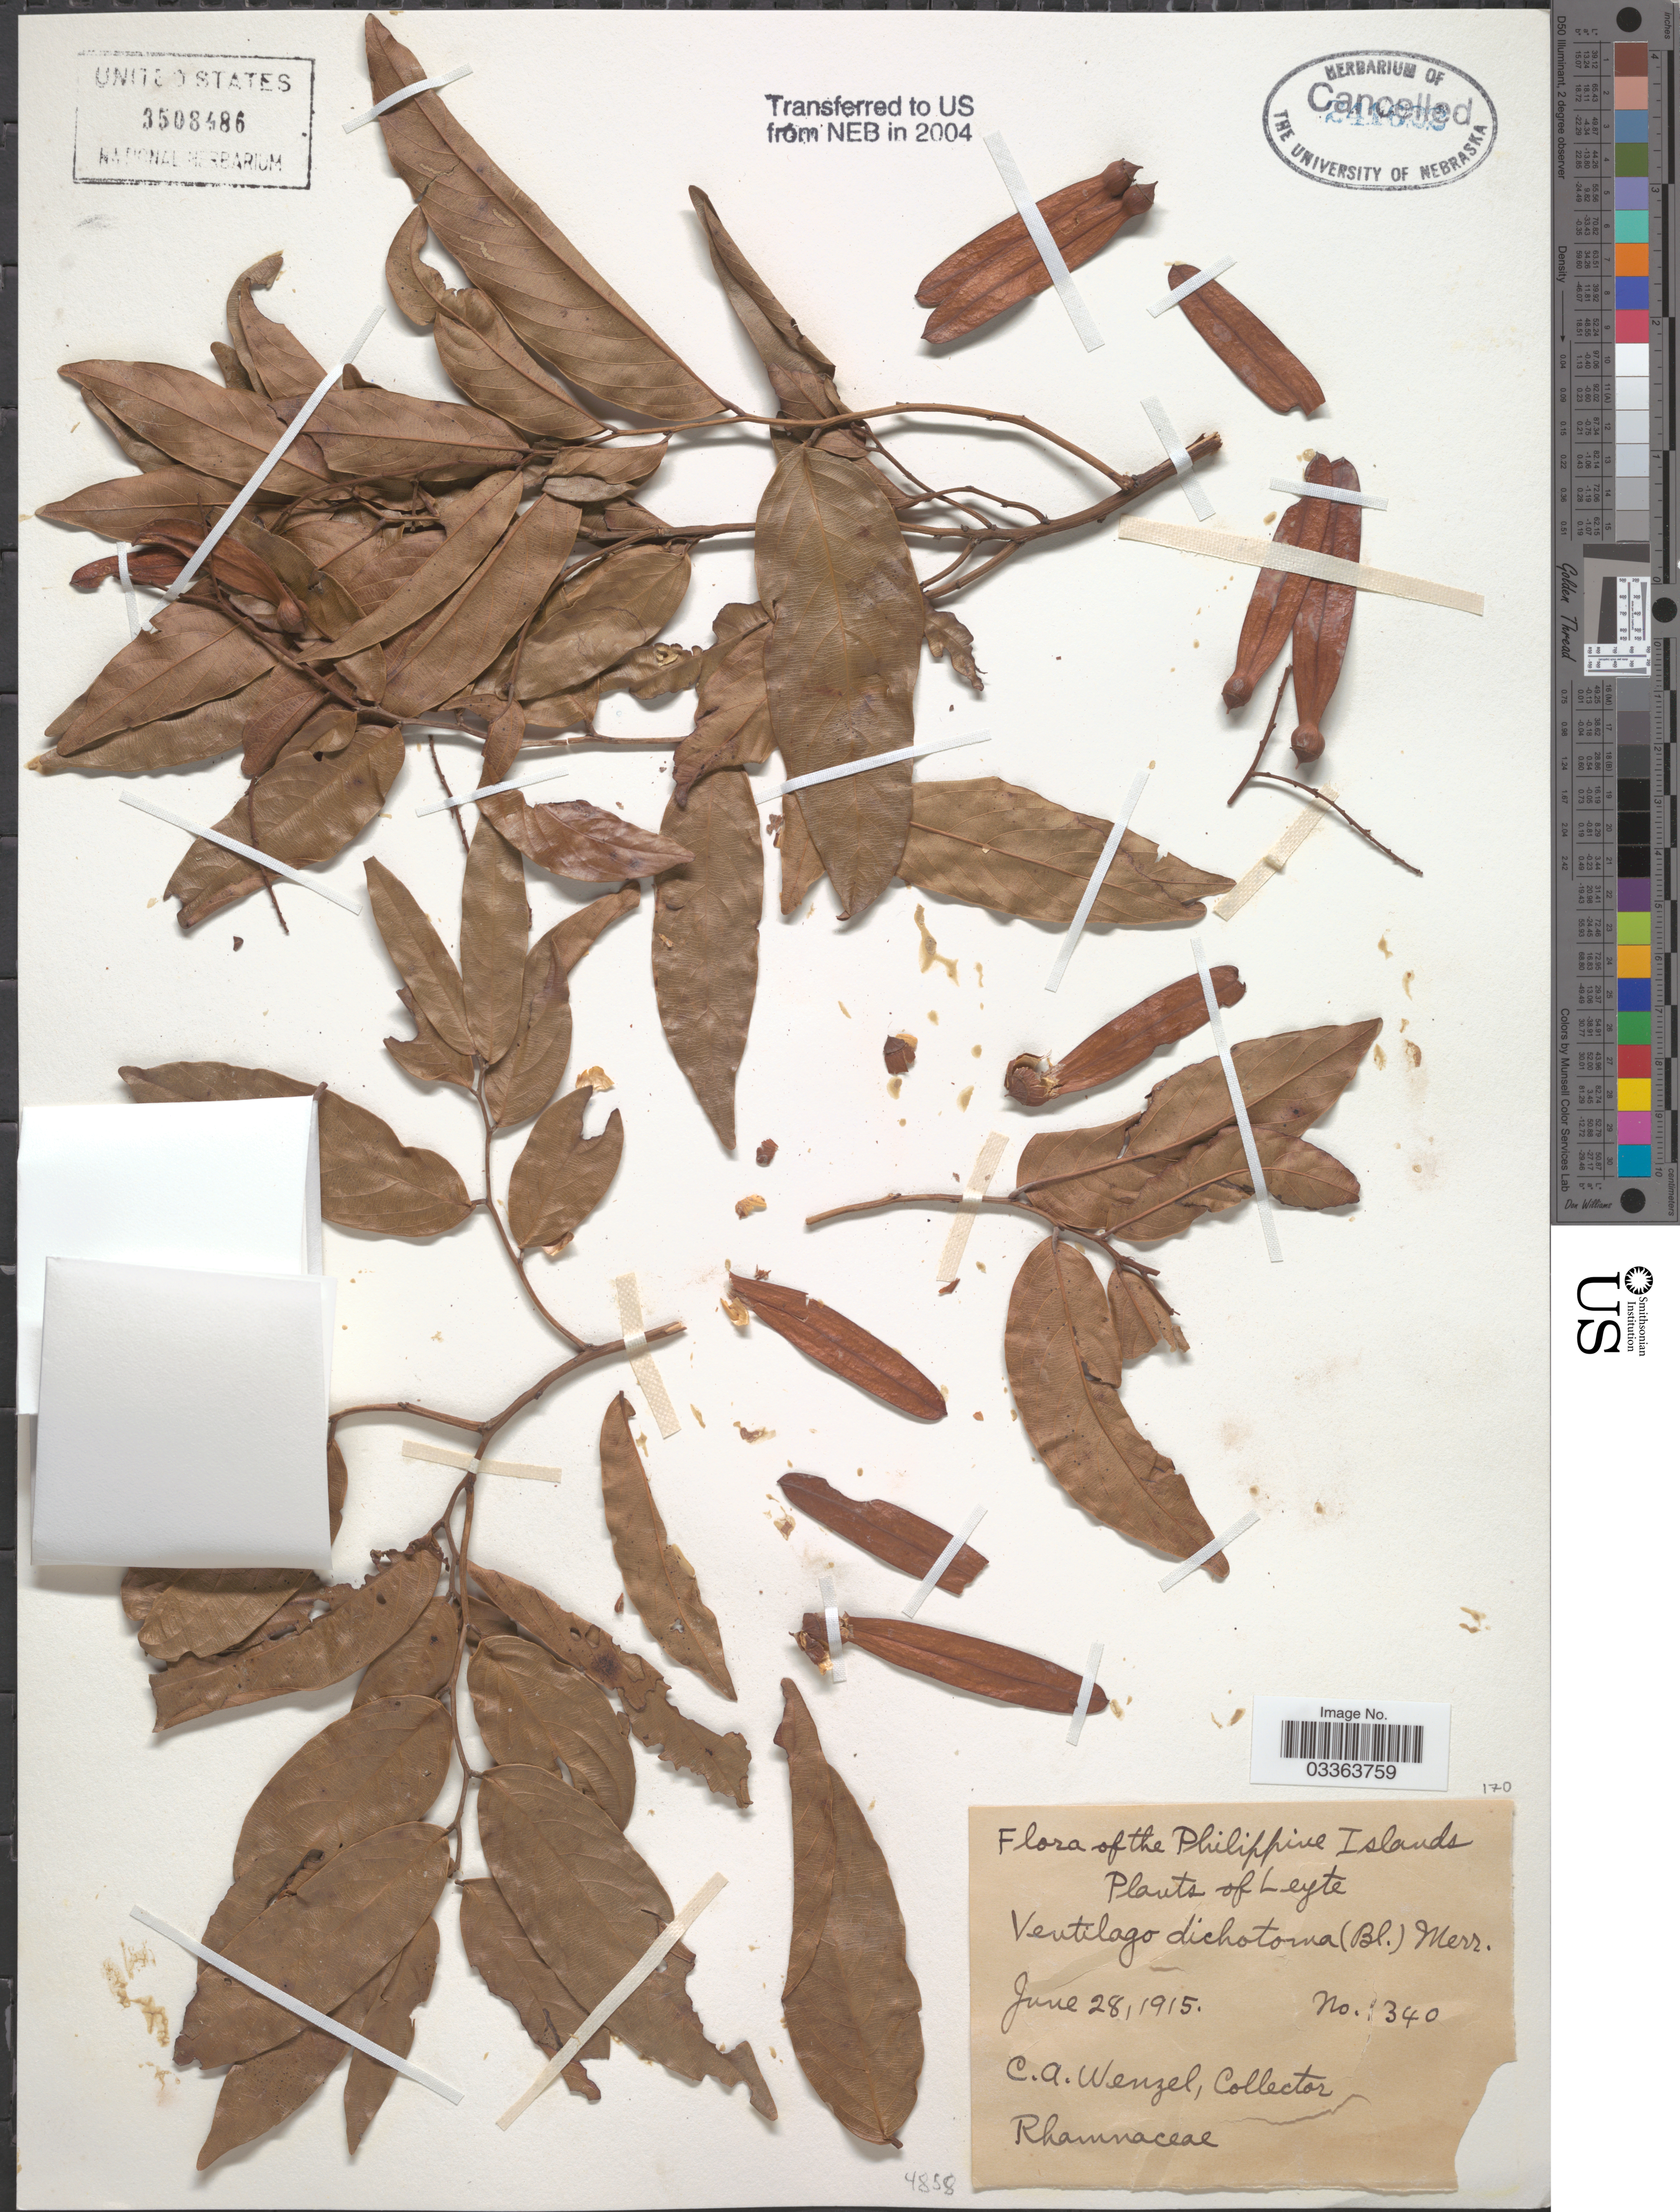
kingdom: Plantae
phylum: Tracheophyta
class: Magnoliopsida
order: Rosales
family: Rhamnaceae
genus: Ventilago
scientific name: Ventilago dichotoma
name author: (Blanco) Merr.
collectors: C. Wenzel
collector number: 340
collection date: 1915-06-28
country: Philippines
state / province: Eastern Visayas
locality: The Philippine Islands. Leyte.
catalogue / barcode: US 3508486